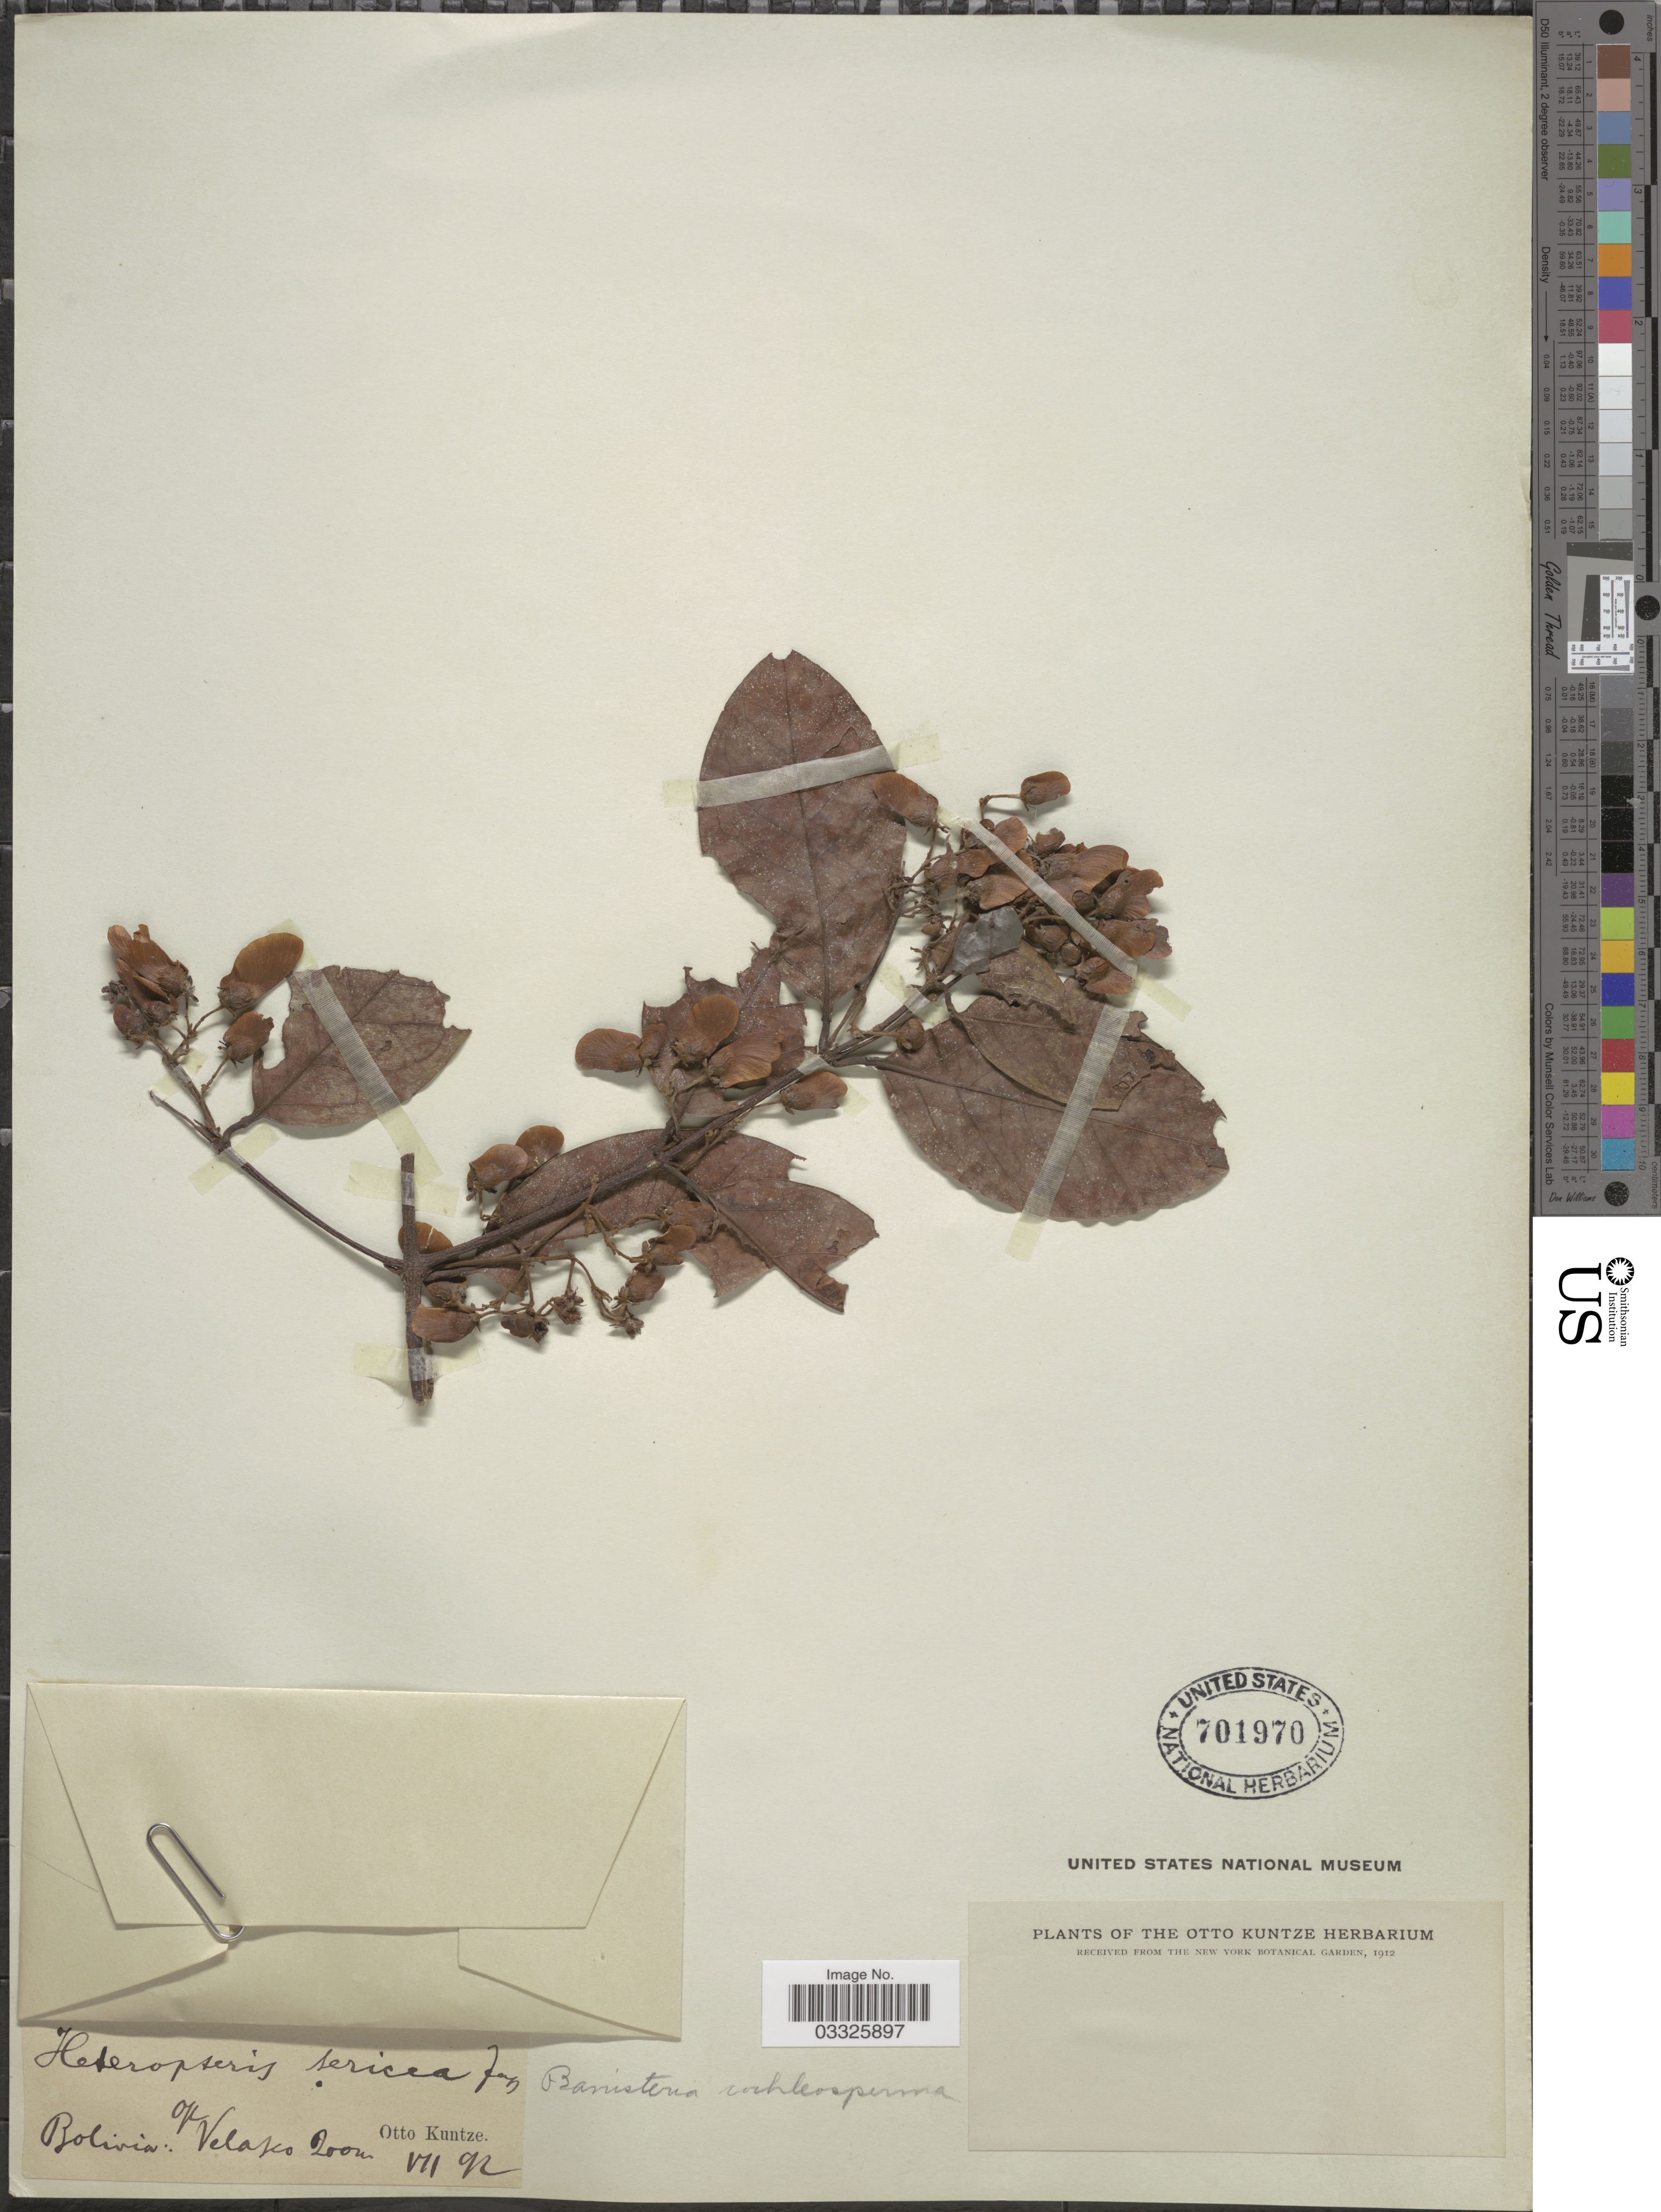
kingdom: Plantae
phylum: Tracheophyta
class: Magnoliopsida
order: Malpighiales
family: Malpighiaceae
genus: Heteropterys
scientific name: Heteropterys cochleosperma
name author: A. Juss.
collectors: C.E.O. Kuntze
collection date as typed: Transcribed d/m/y: /7/92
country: Bolivia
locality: Velasco.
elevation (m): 200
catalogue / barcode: US 701970